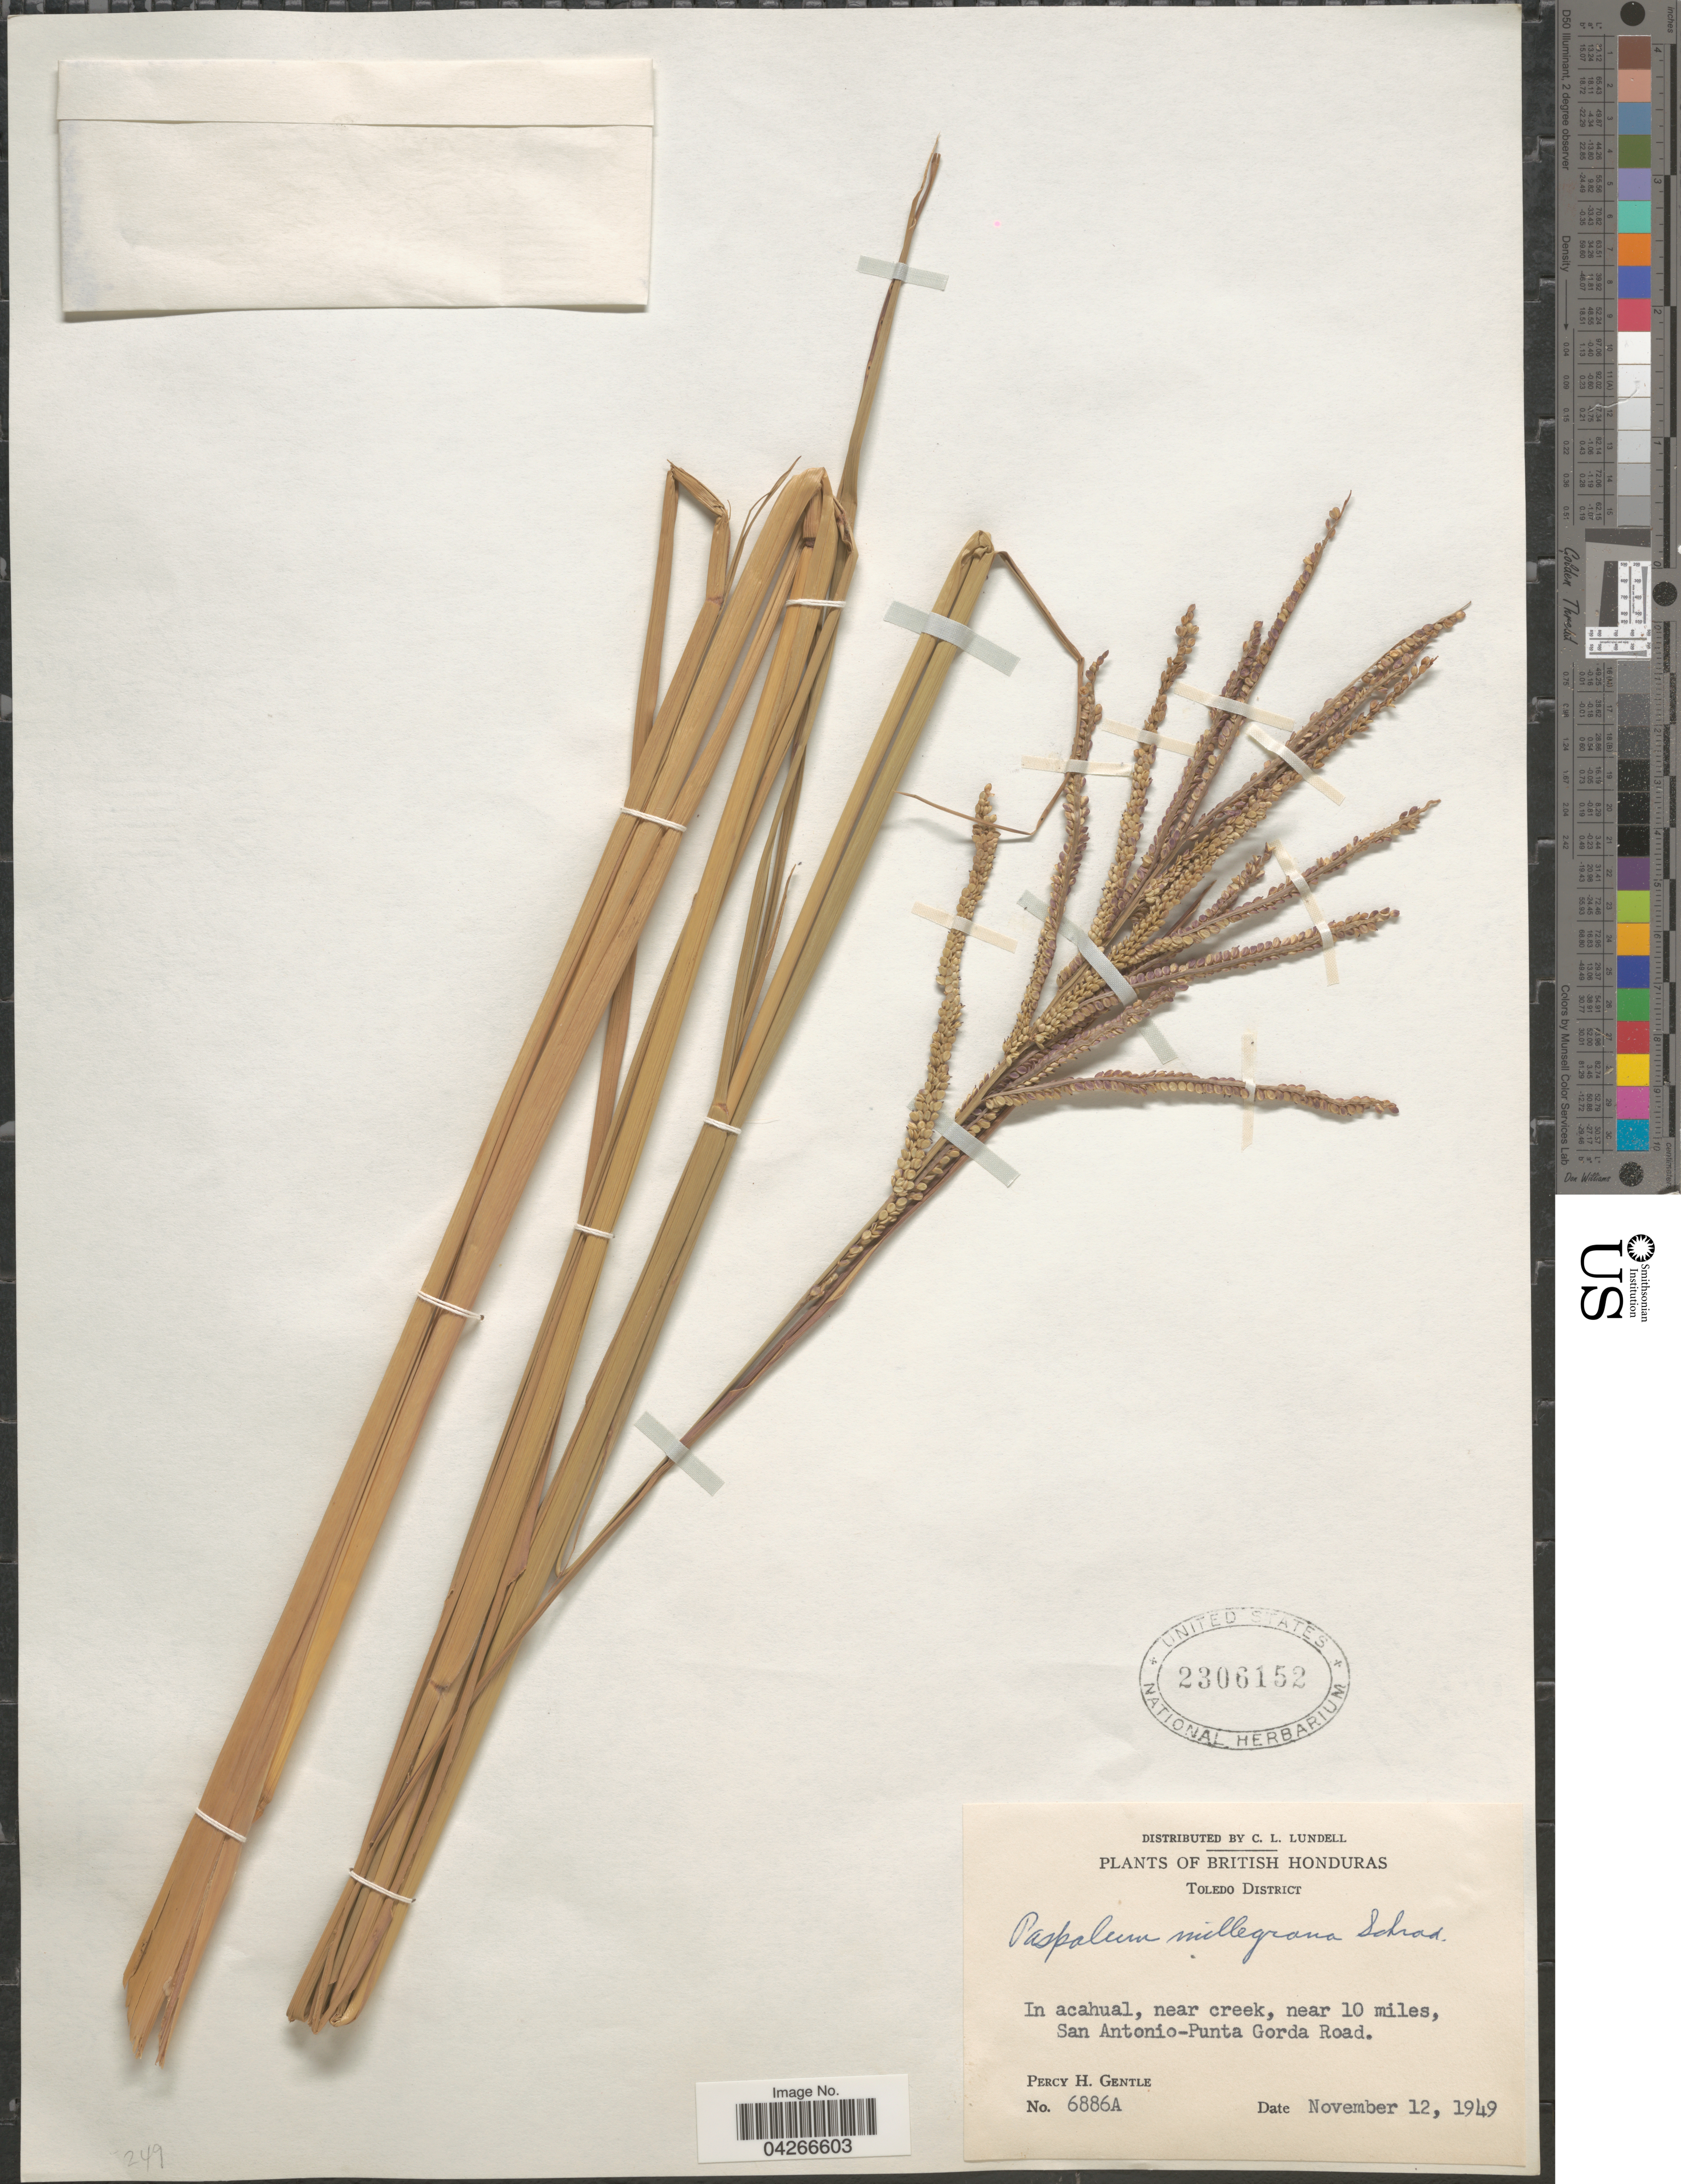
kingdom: Plantae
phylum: Tracheophyta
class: Liliopsida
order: Poales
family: Poaceae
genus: Paspalum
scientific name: Paspalum millegrana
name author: Schrad.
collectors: P. H. Gentle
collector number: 6886A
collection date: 1949-11-12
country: Belize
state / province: Toledo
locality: British Honduras. Toledo District. In acahual, near creek, near 10 miles San Antonio-Punta Gorda Road.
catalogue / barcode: US 2306152